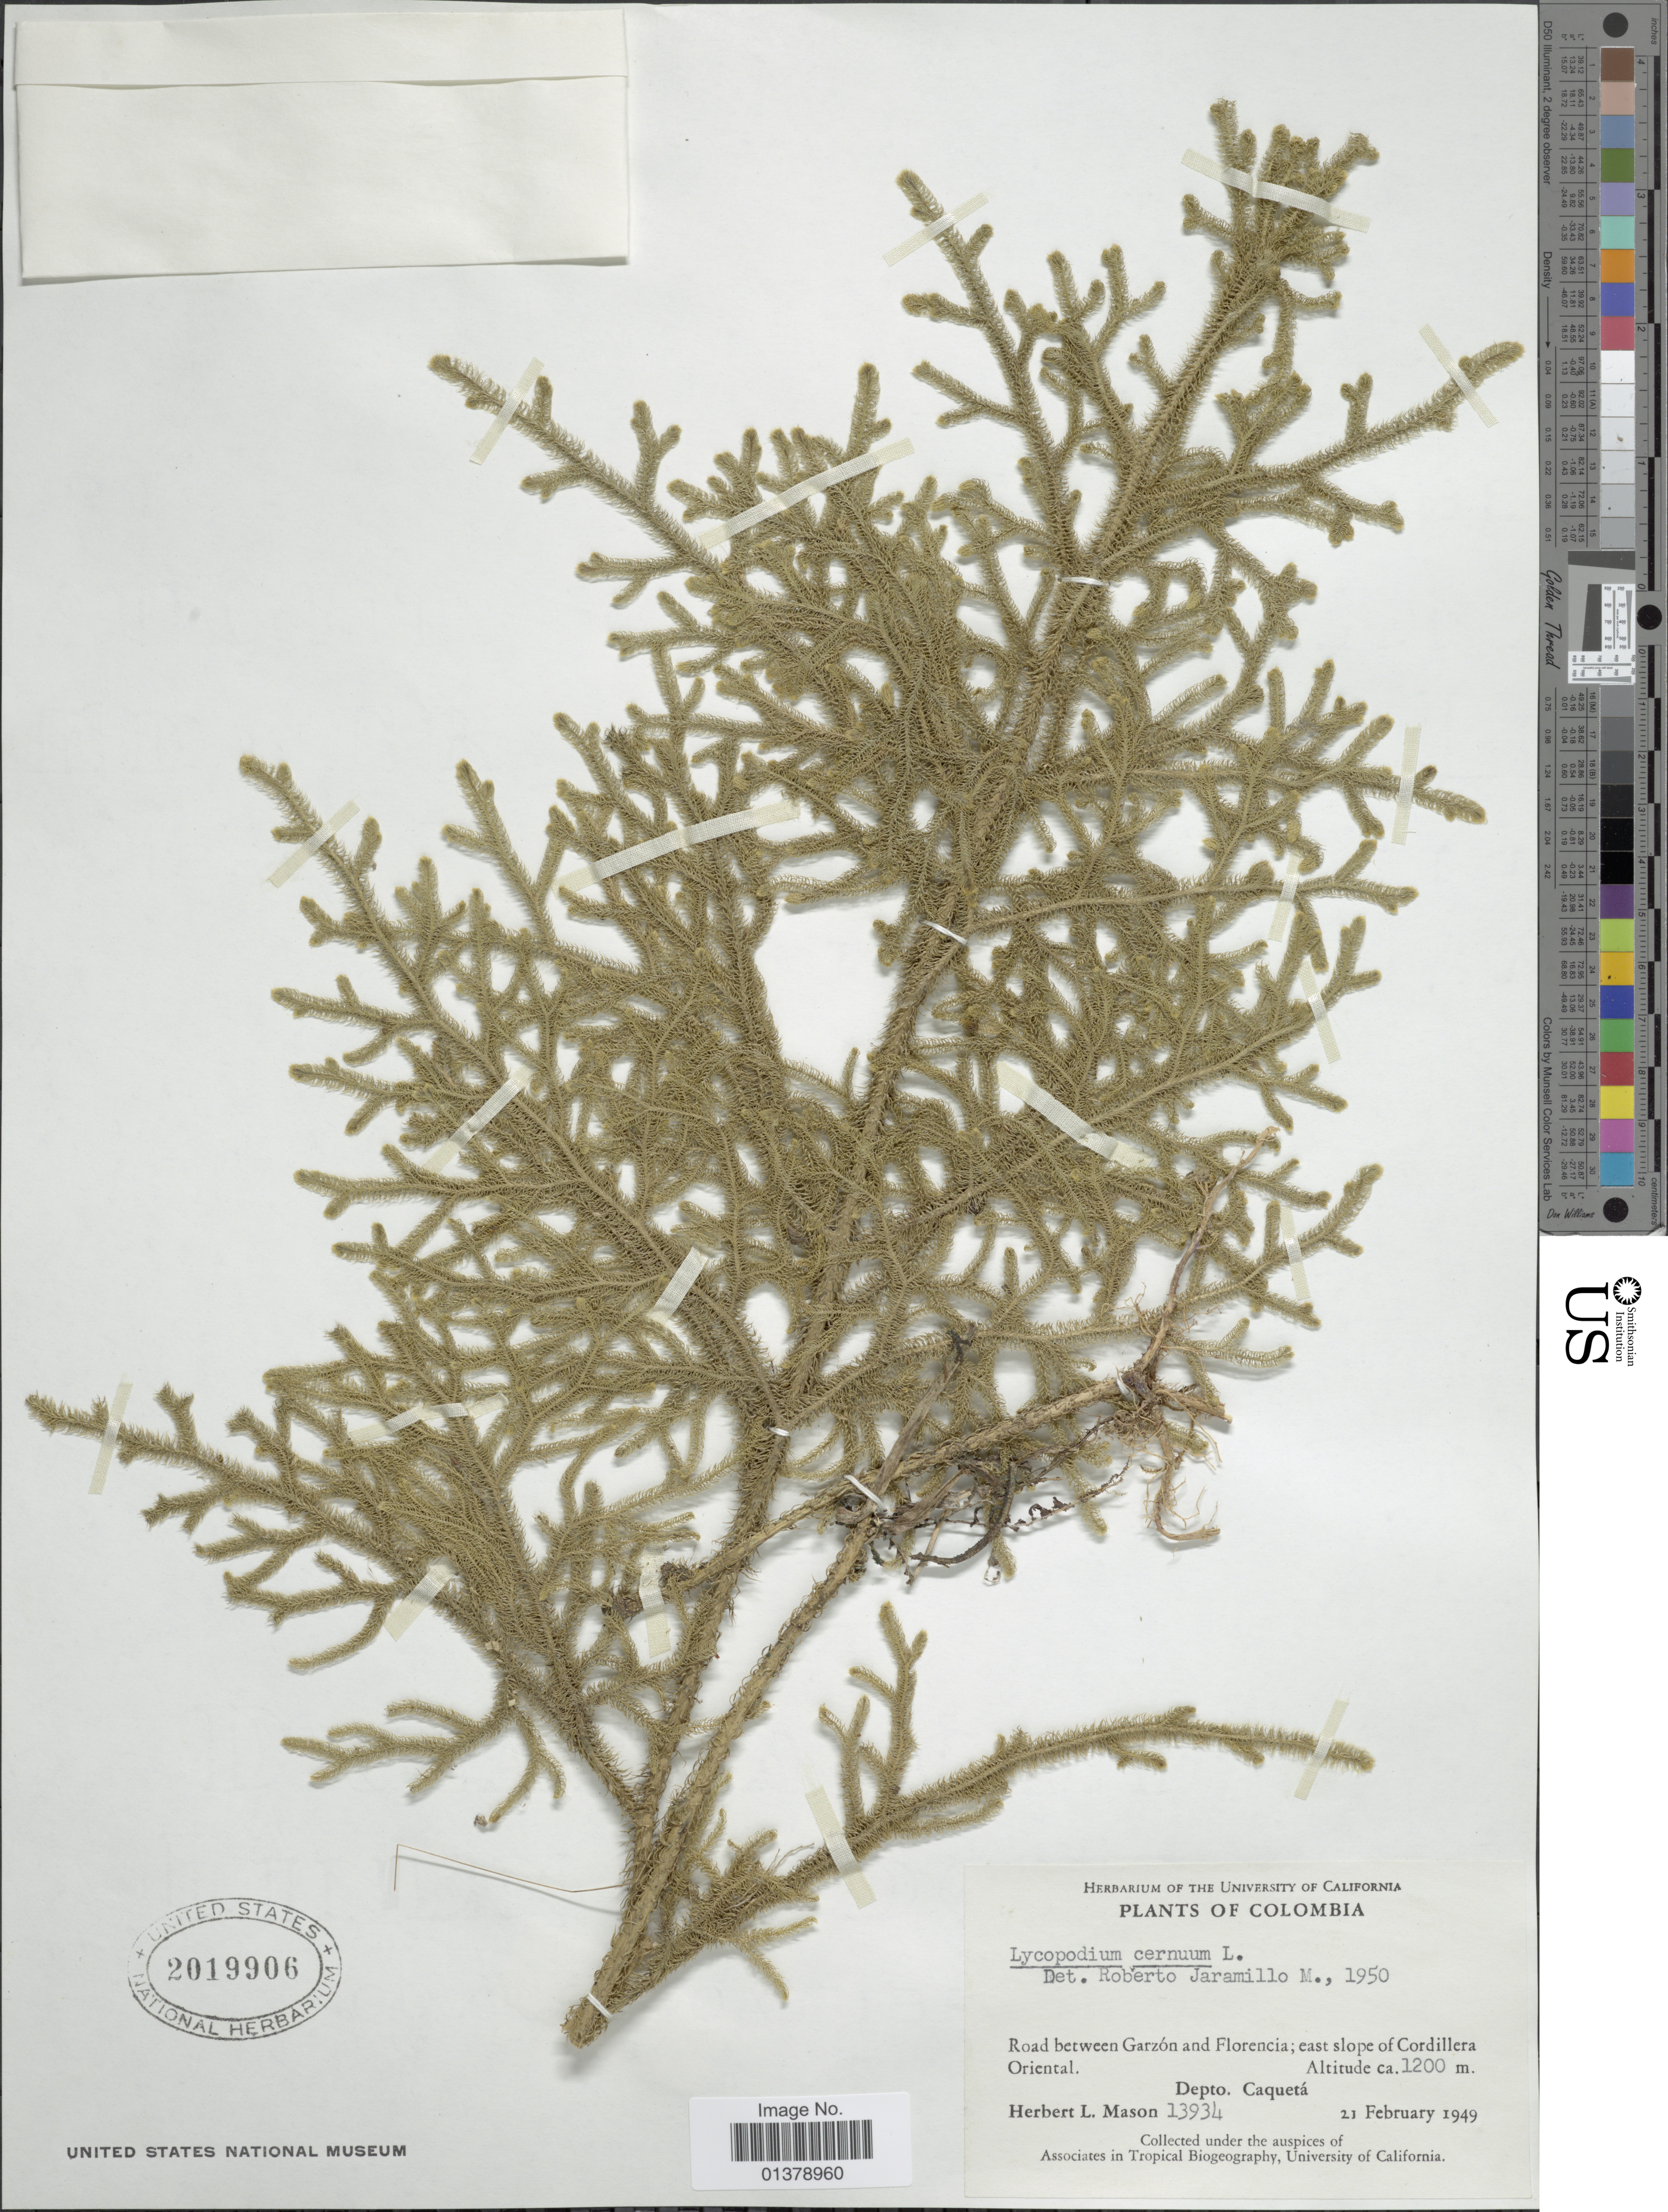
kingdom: Plantae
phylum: Tracheophyta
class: Lycopodiopsida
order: Lycopodiales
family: Lycopodiaceae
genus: Palhinhaea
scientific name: Palhinhaea cernua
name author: (L.) Vasc. & Franco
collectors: H. L. Mason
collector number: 13934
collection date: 1949-02-21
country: Colombia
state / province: Caquetá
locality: Road between Garzón and Florencia; east slope of Cordillera Oriental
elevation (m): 1200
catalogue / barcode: US 2019906